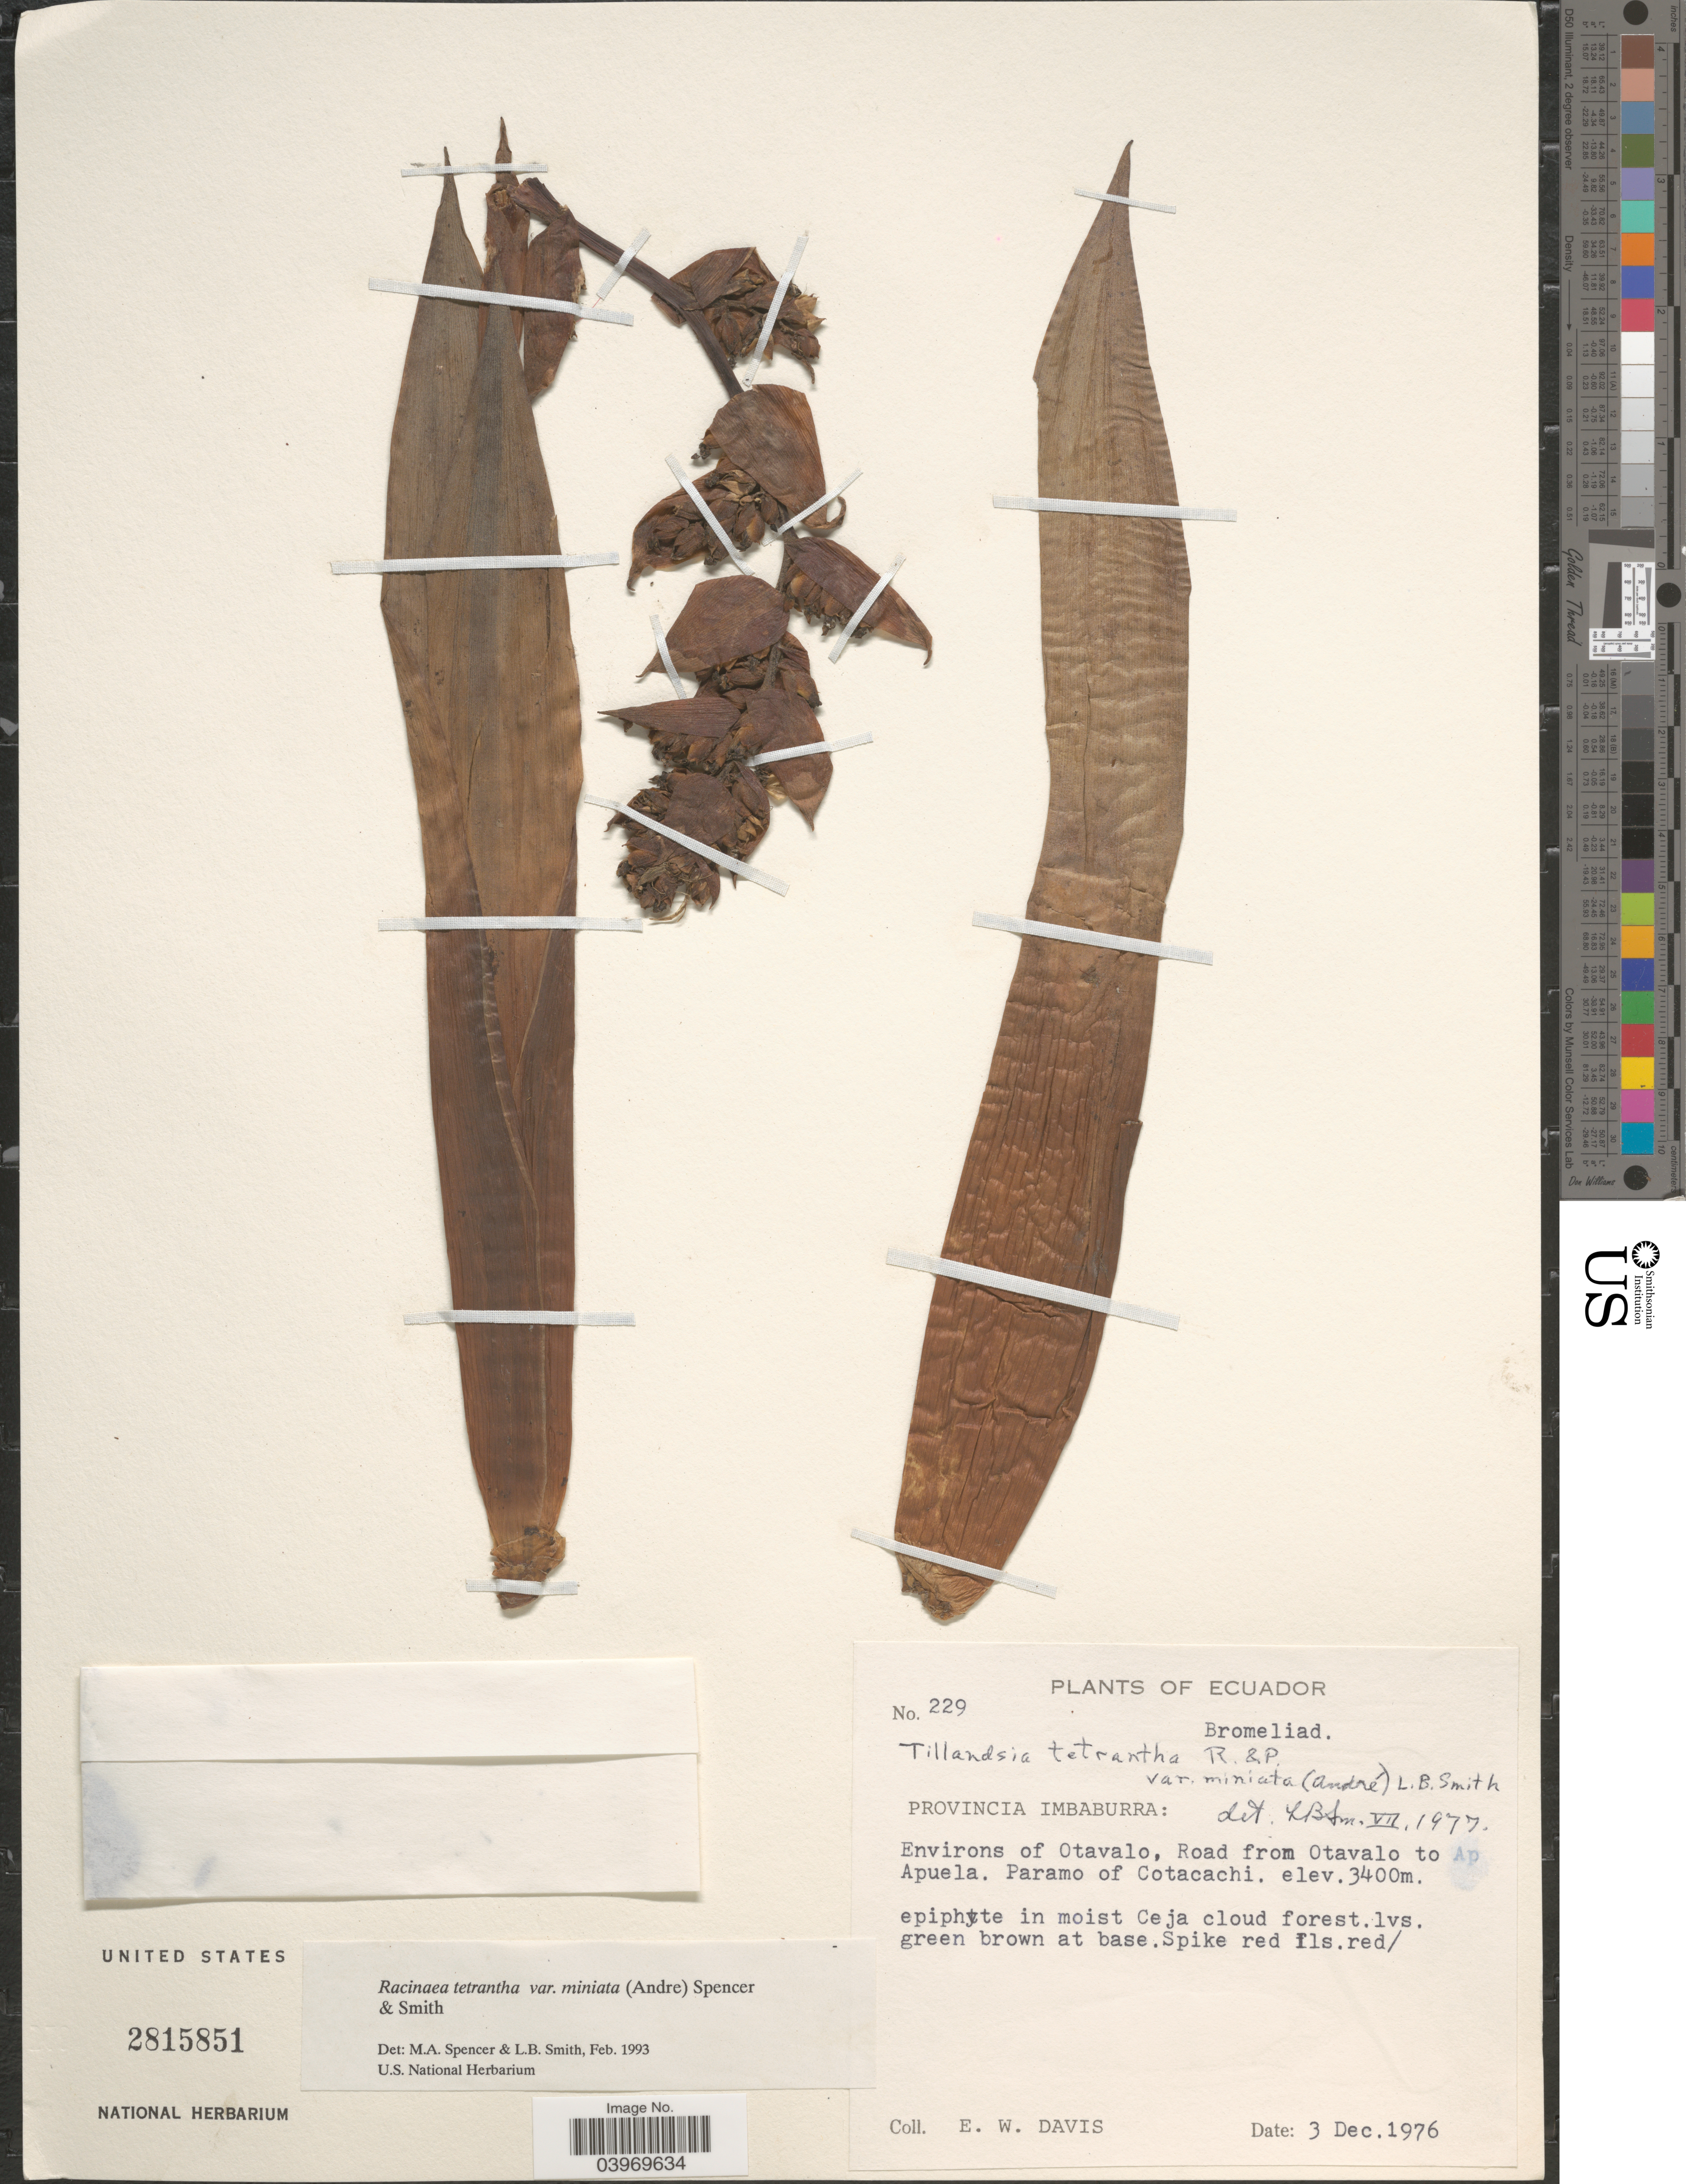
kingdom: Plantae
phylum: Tracheophyta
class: Liliopsida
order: Poales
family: Bromeliaceae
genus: Racinaea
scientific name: Racinaea tetrantha var. miniata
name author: (André) M.A. Spencer & L.B. Sm.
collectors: E. W. Davis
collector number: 229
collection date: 1976-12-03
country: Ecuador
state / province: Imbabura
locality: Imbaburrra: Environs of Otavalo, Road from Otavalo to Apuela. Paramo of Cotacachi.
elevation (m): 3400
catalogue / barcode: US 2815851